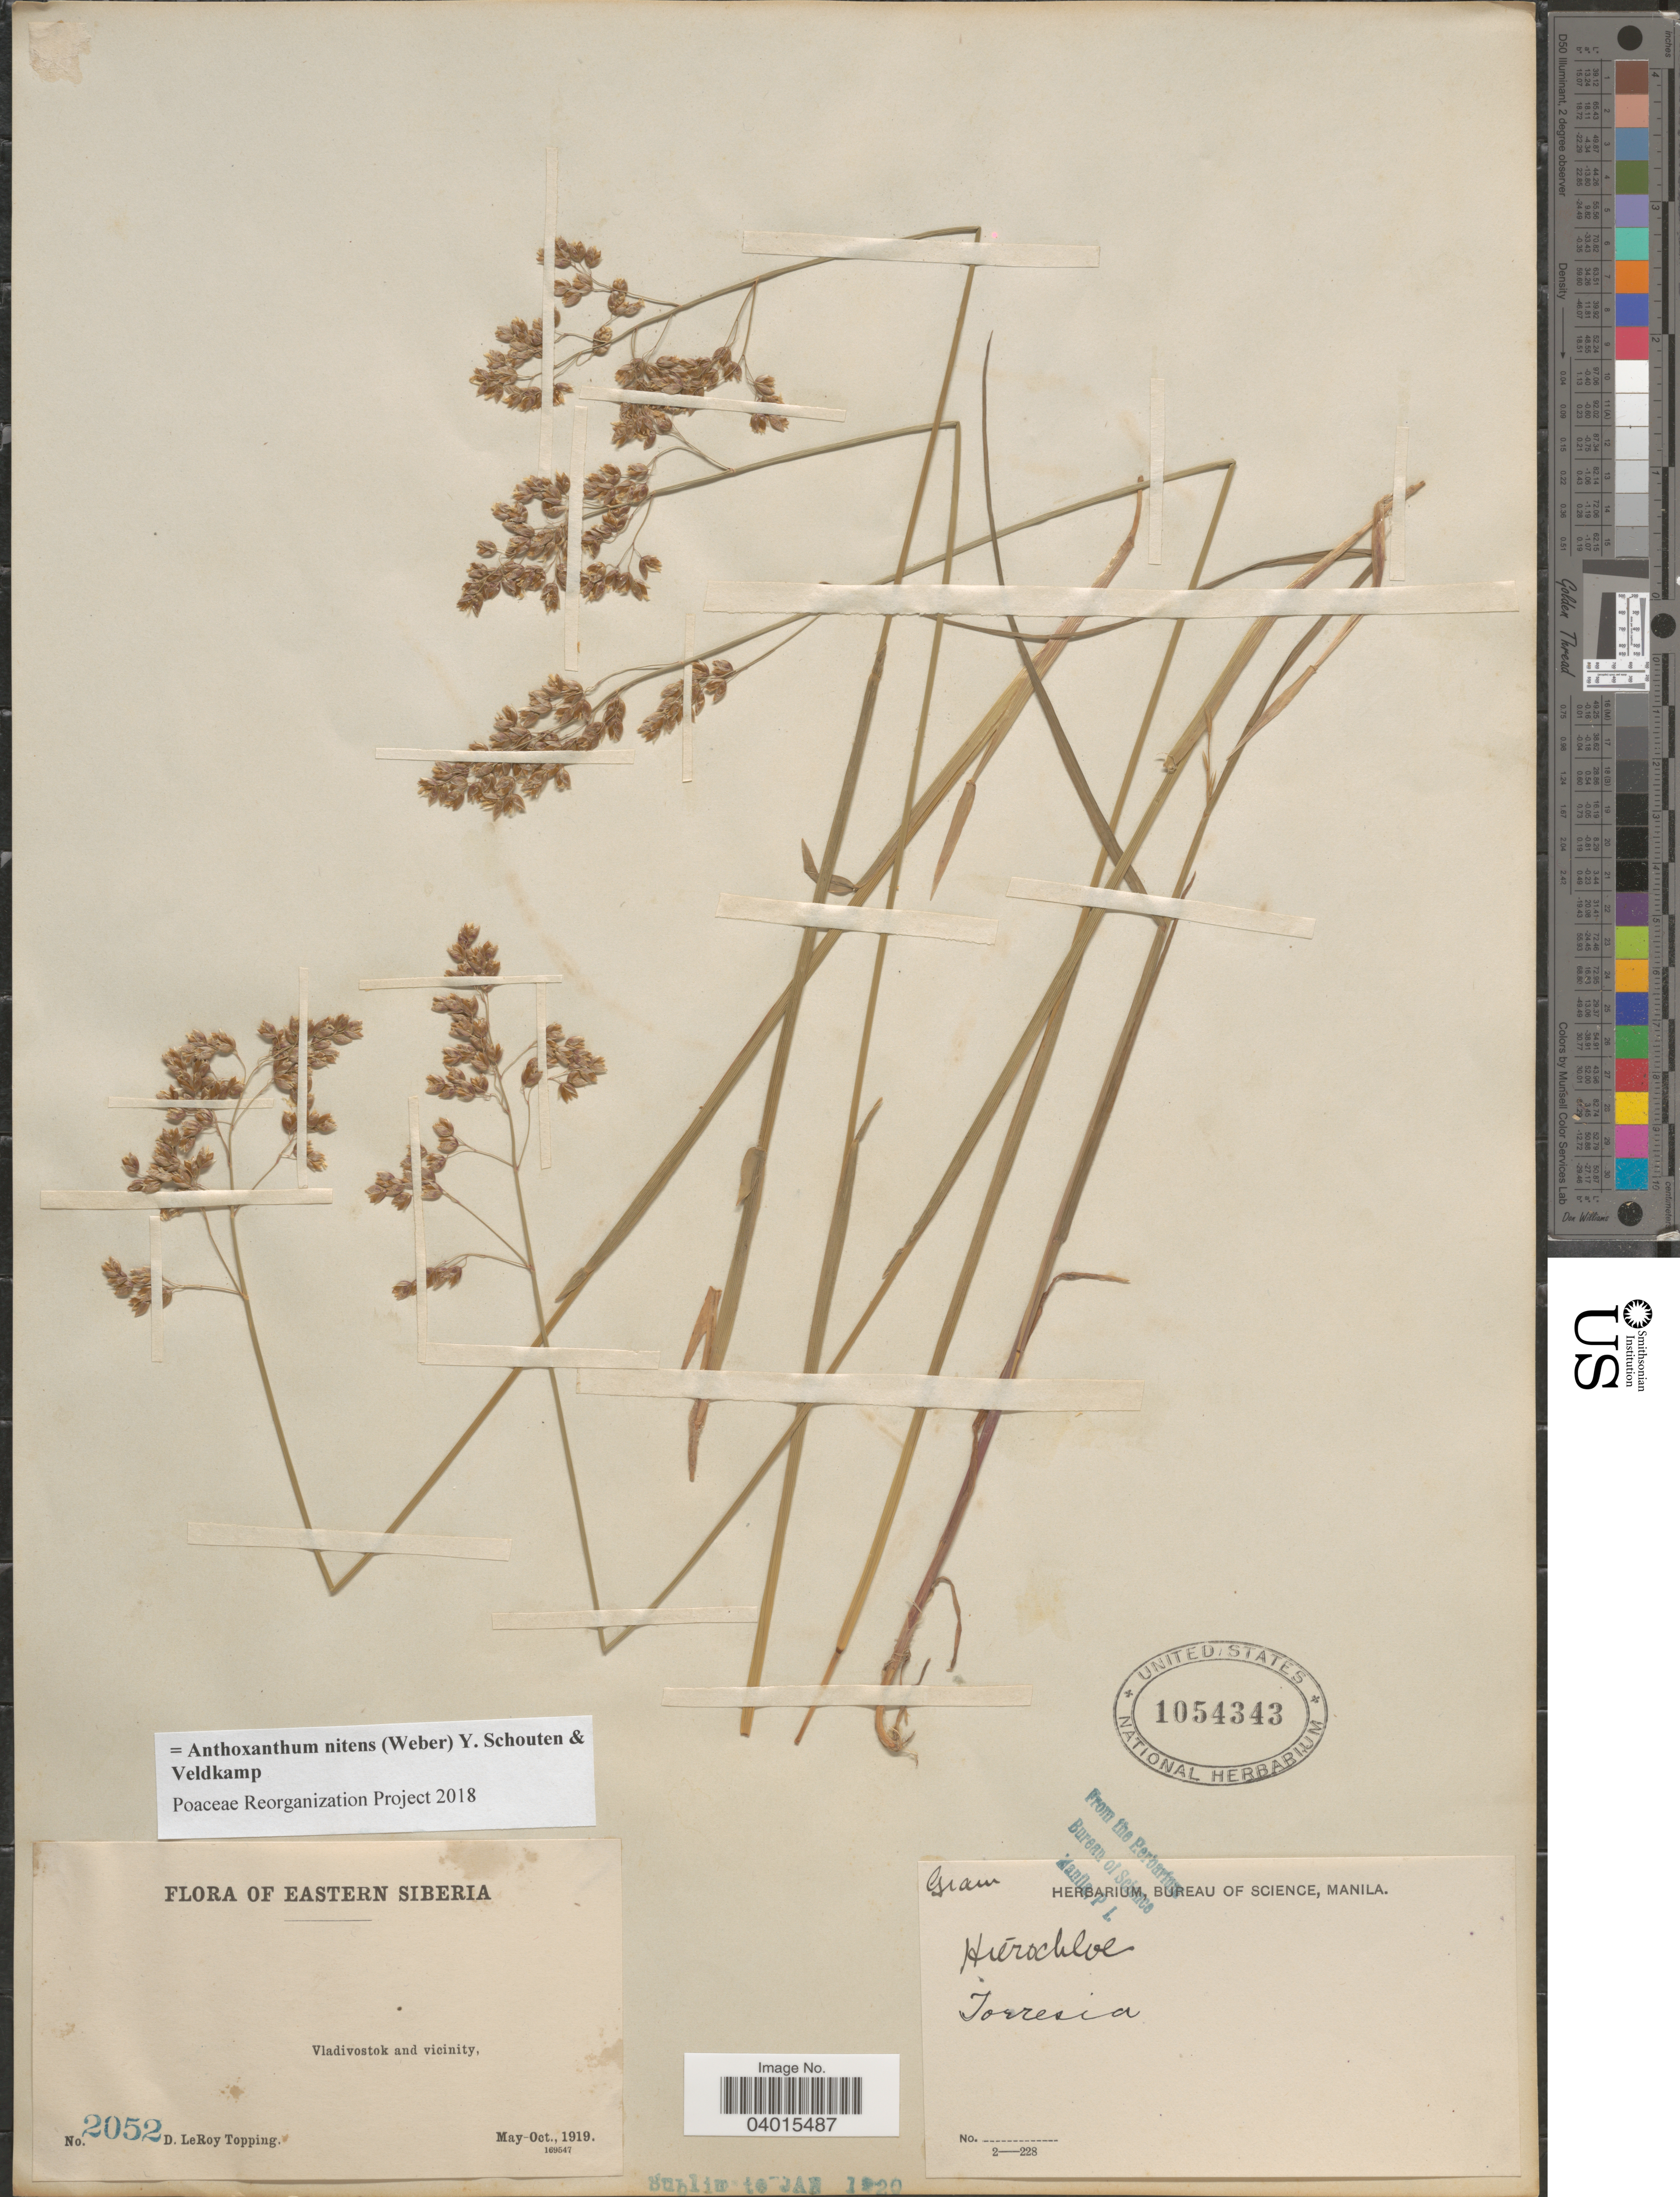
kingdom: Plantae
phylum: Tracheophyta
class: Liliopsida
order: Poales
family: Poaceae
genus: Anthoxanthum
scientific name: Anthoxanthum nitens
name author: (G.H. Weber) R.T.A. Schouten & Veldkamp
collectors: D. L. Topping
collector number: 2052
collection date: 1919-05/1919-10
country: Russian Federation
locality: Eastern Siberia. Vladivostok and vicinity.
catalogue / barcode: US 1054343